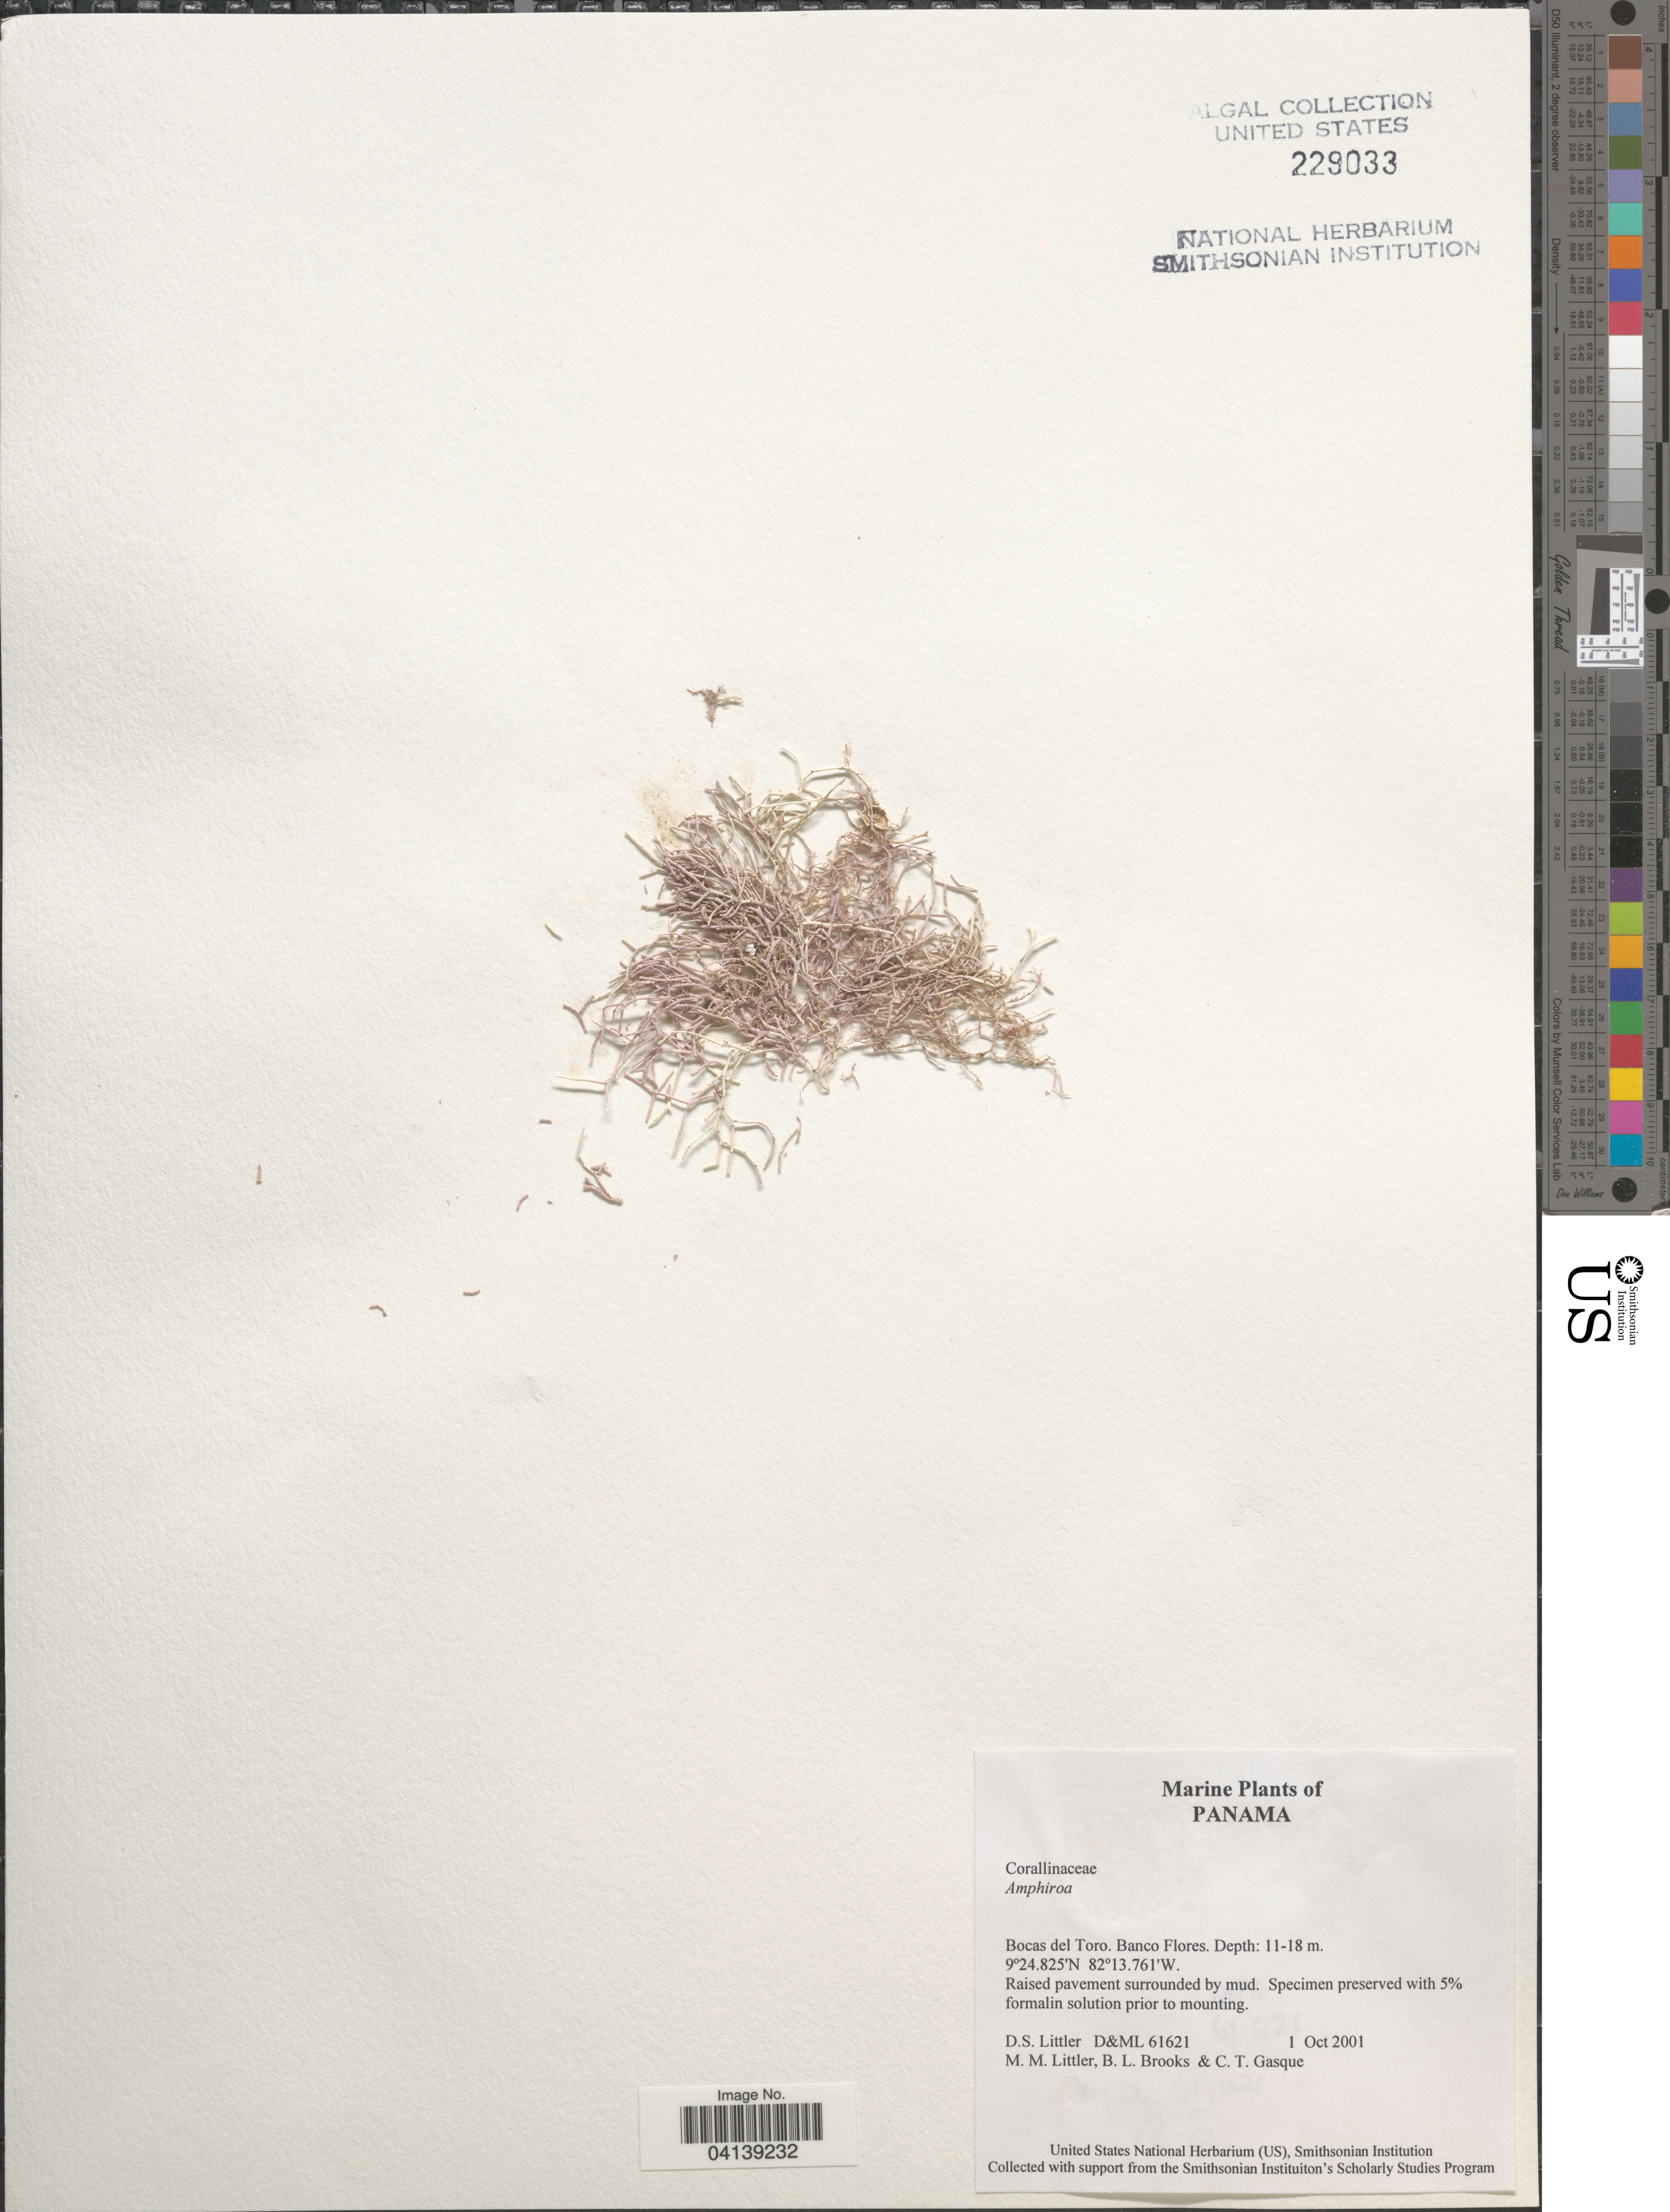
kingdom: Plantae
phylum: Rhodophyta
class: Florideophyceae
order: Corallinales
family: Lithophyllaceae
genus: Amphiroa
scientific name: Amphiroa sp.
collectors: D. S. Littler, B. Brooks & C. Gasque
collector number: D&ML61621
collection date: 2001-10-01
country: Panama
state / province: Bocas del Toro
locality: Banco Flores.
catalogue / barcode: US 229033